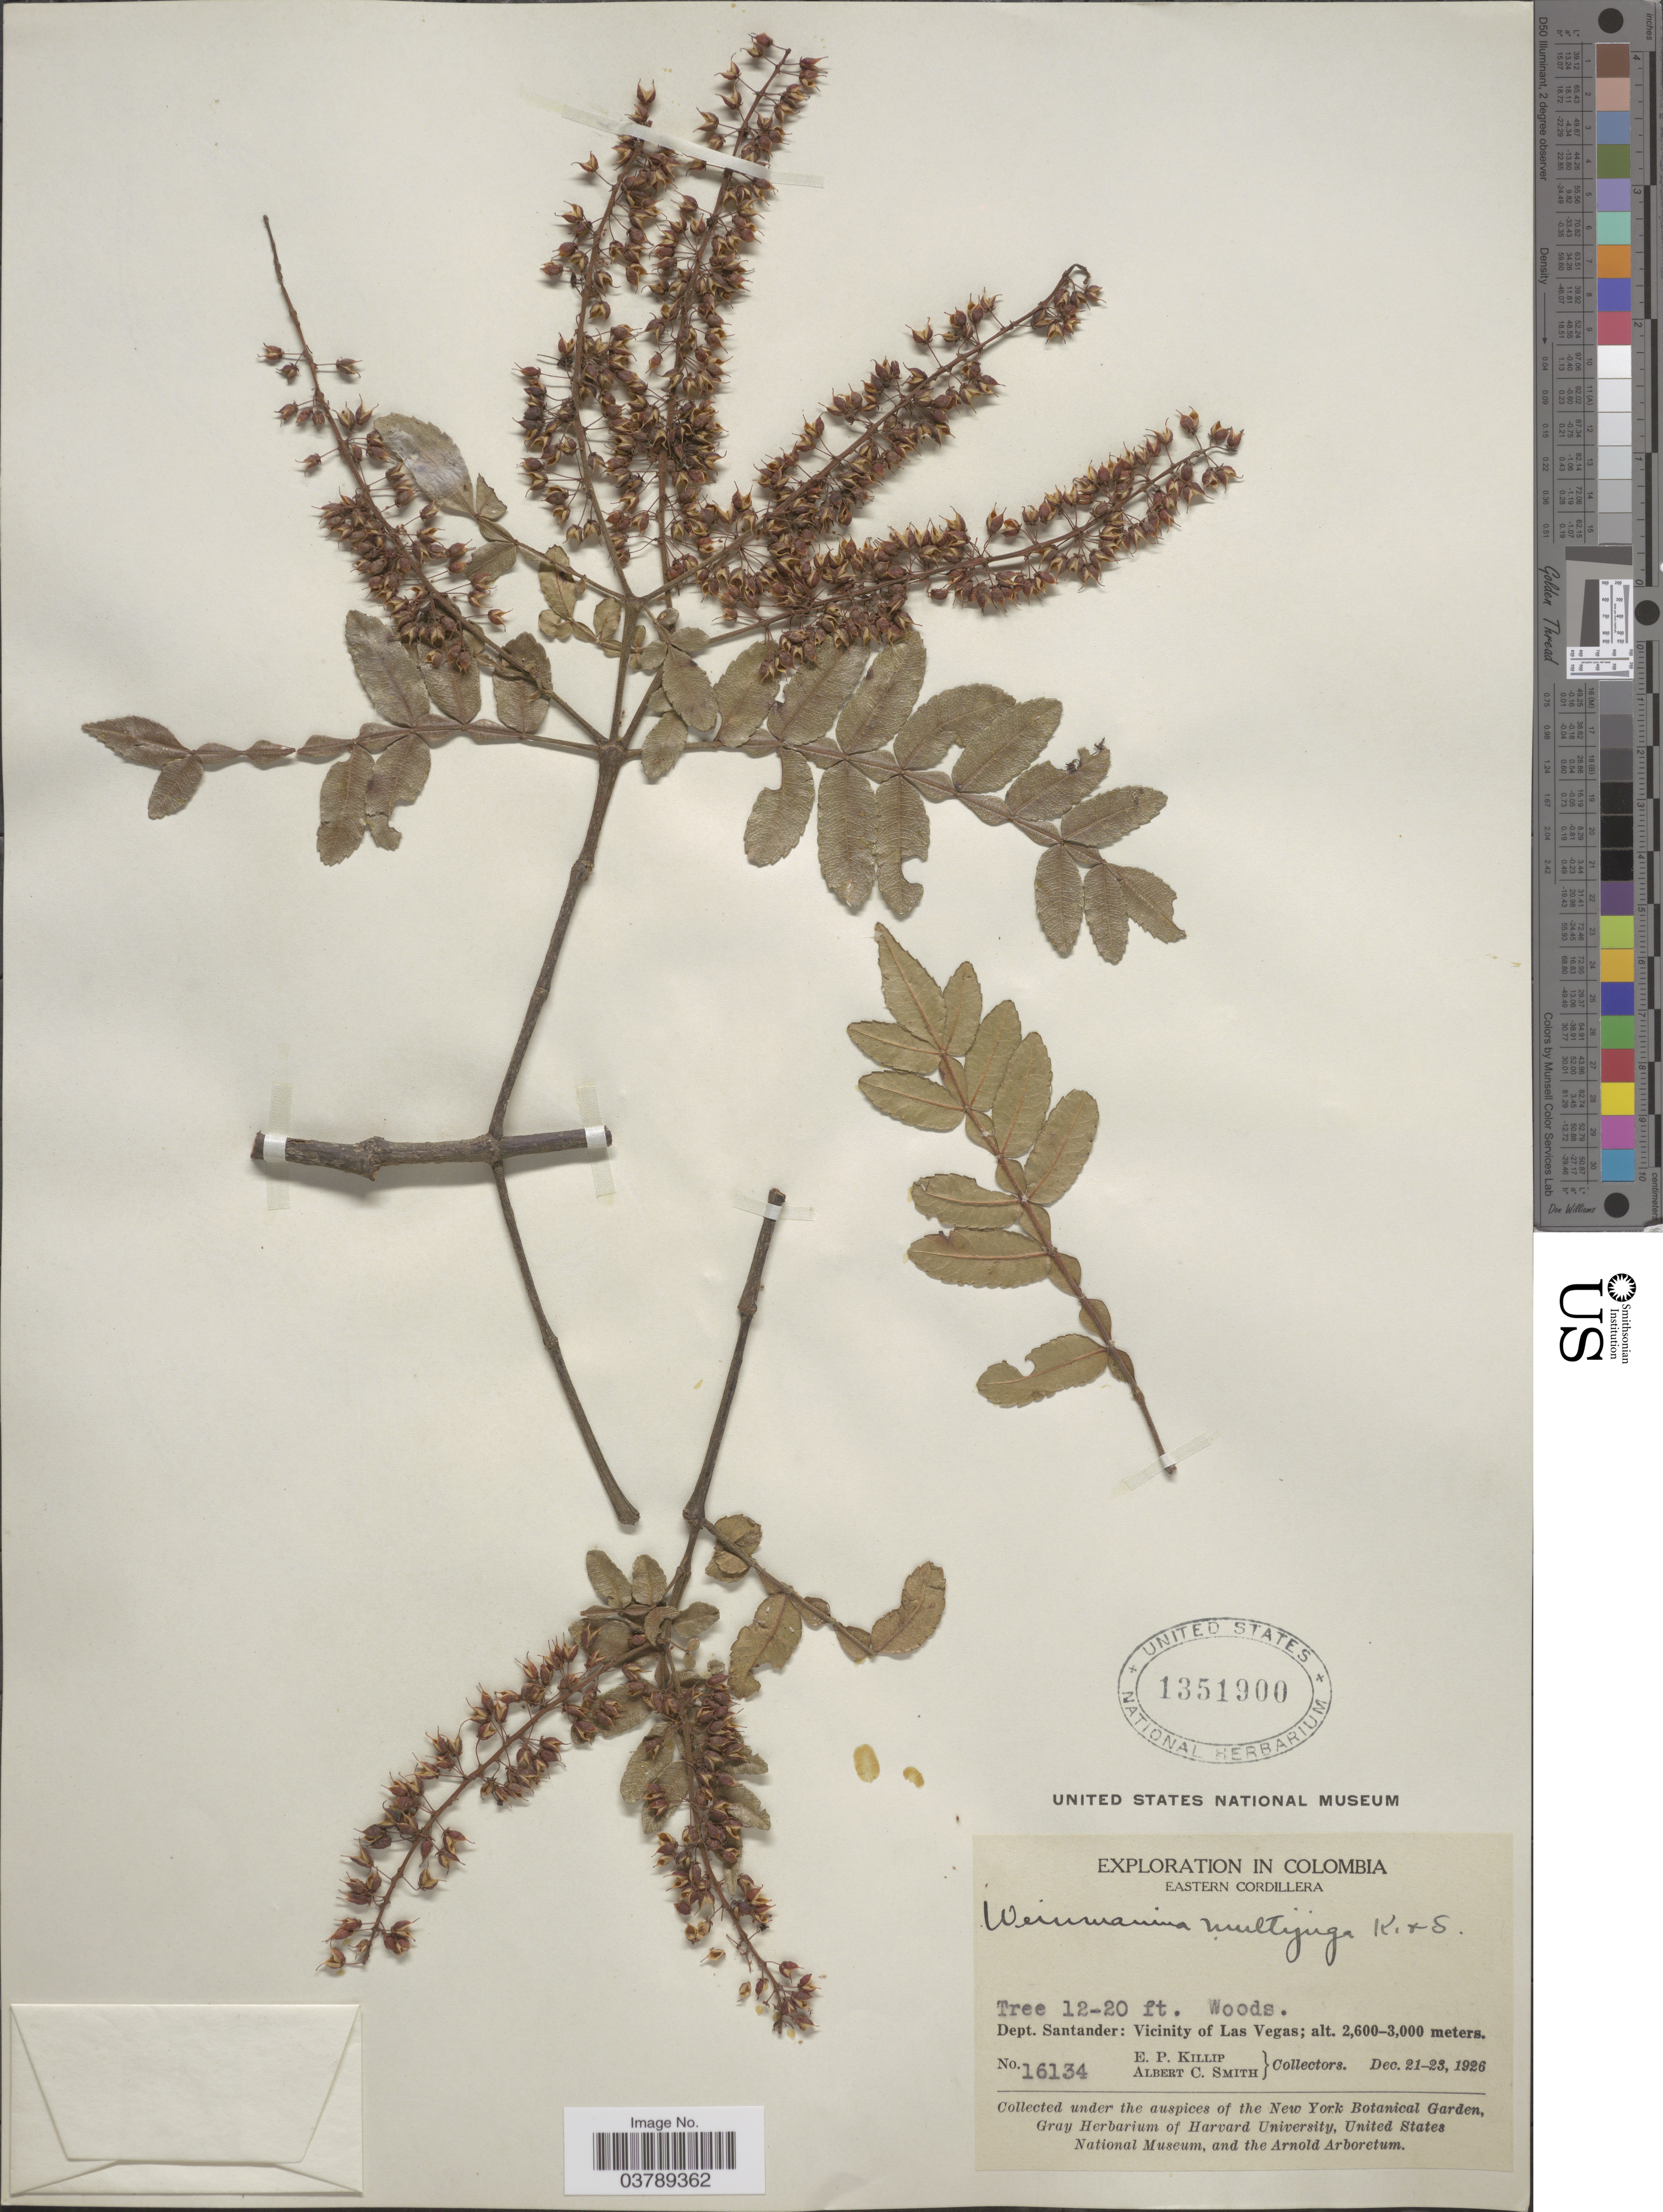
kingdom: Plantae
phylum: Tracheophyta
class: Magnoliopsida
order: Oxalidales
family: Cunoniaceae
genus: Weinmannia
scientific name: Weinmannia multijuga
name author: Killip & A.C. Sm.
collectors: E. P. Killip & A. C. Smith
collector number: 16134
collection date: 1926-12-21/1926-12-23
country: Colombia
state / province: Santander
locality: Eastern Cordillera. Dept. Santander: Vicinity of Las Vegas.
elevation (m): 2600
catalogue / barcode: US 1351900